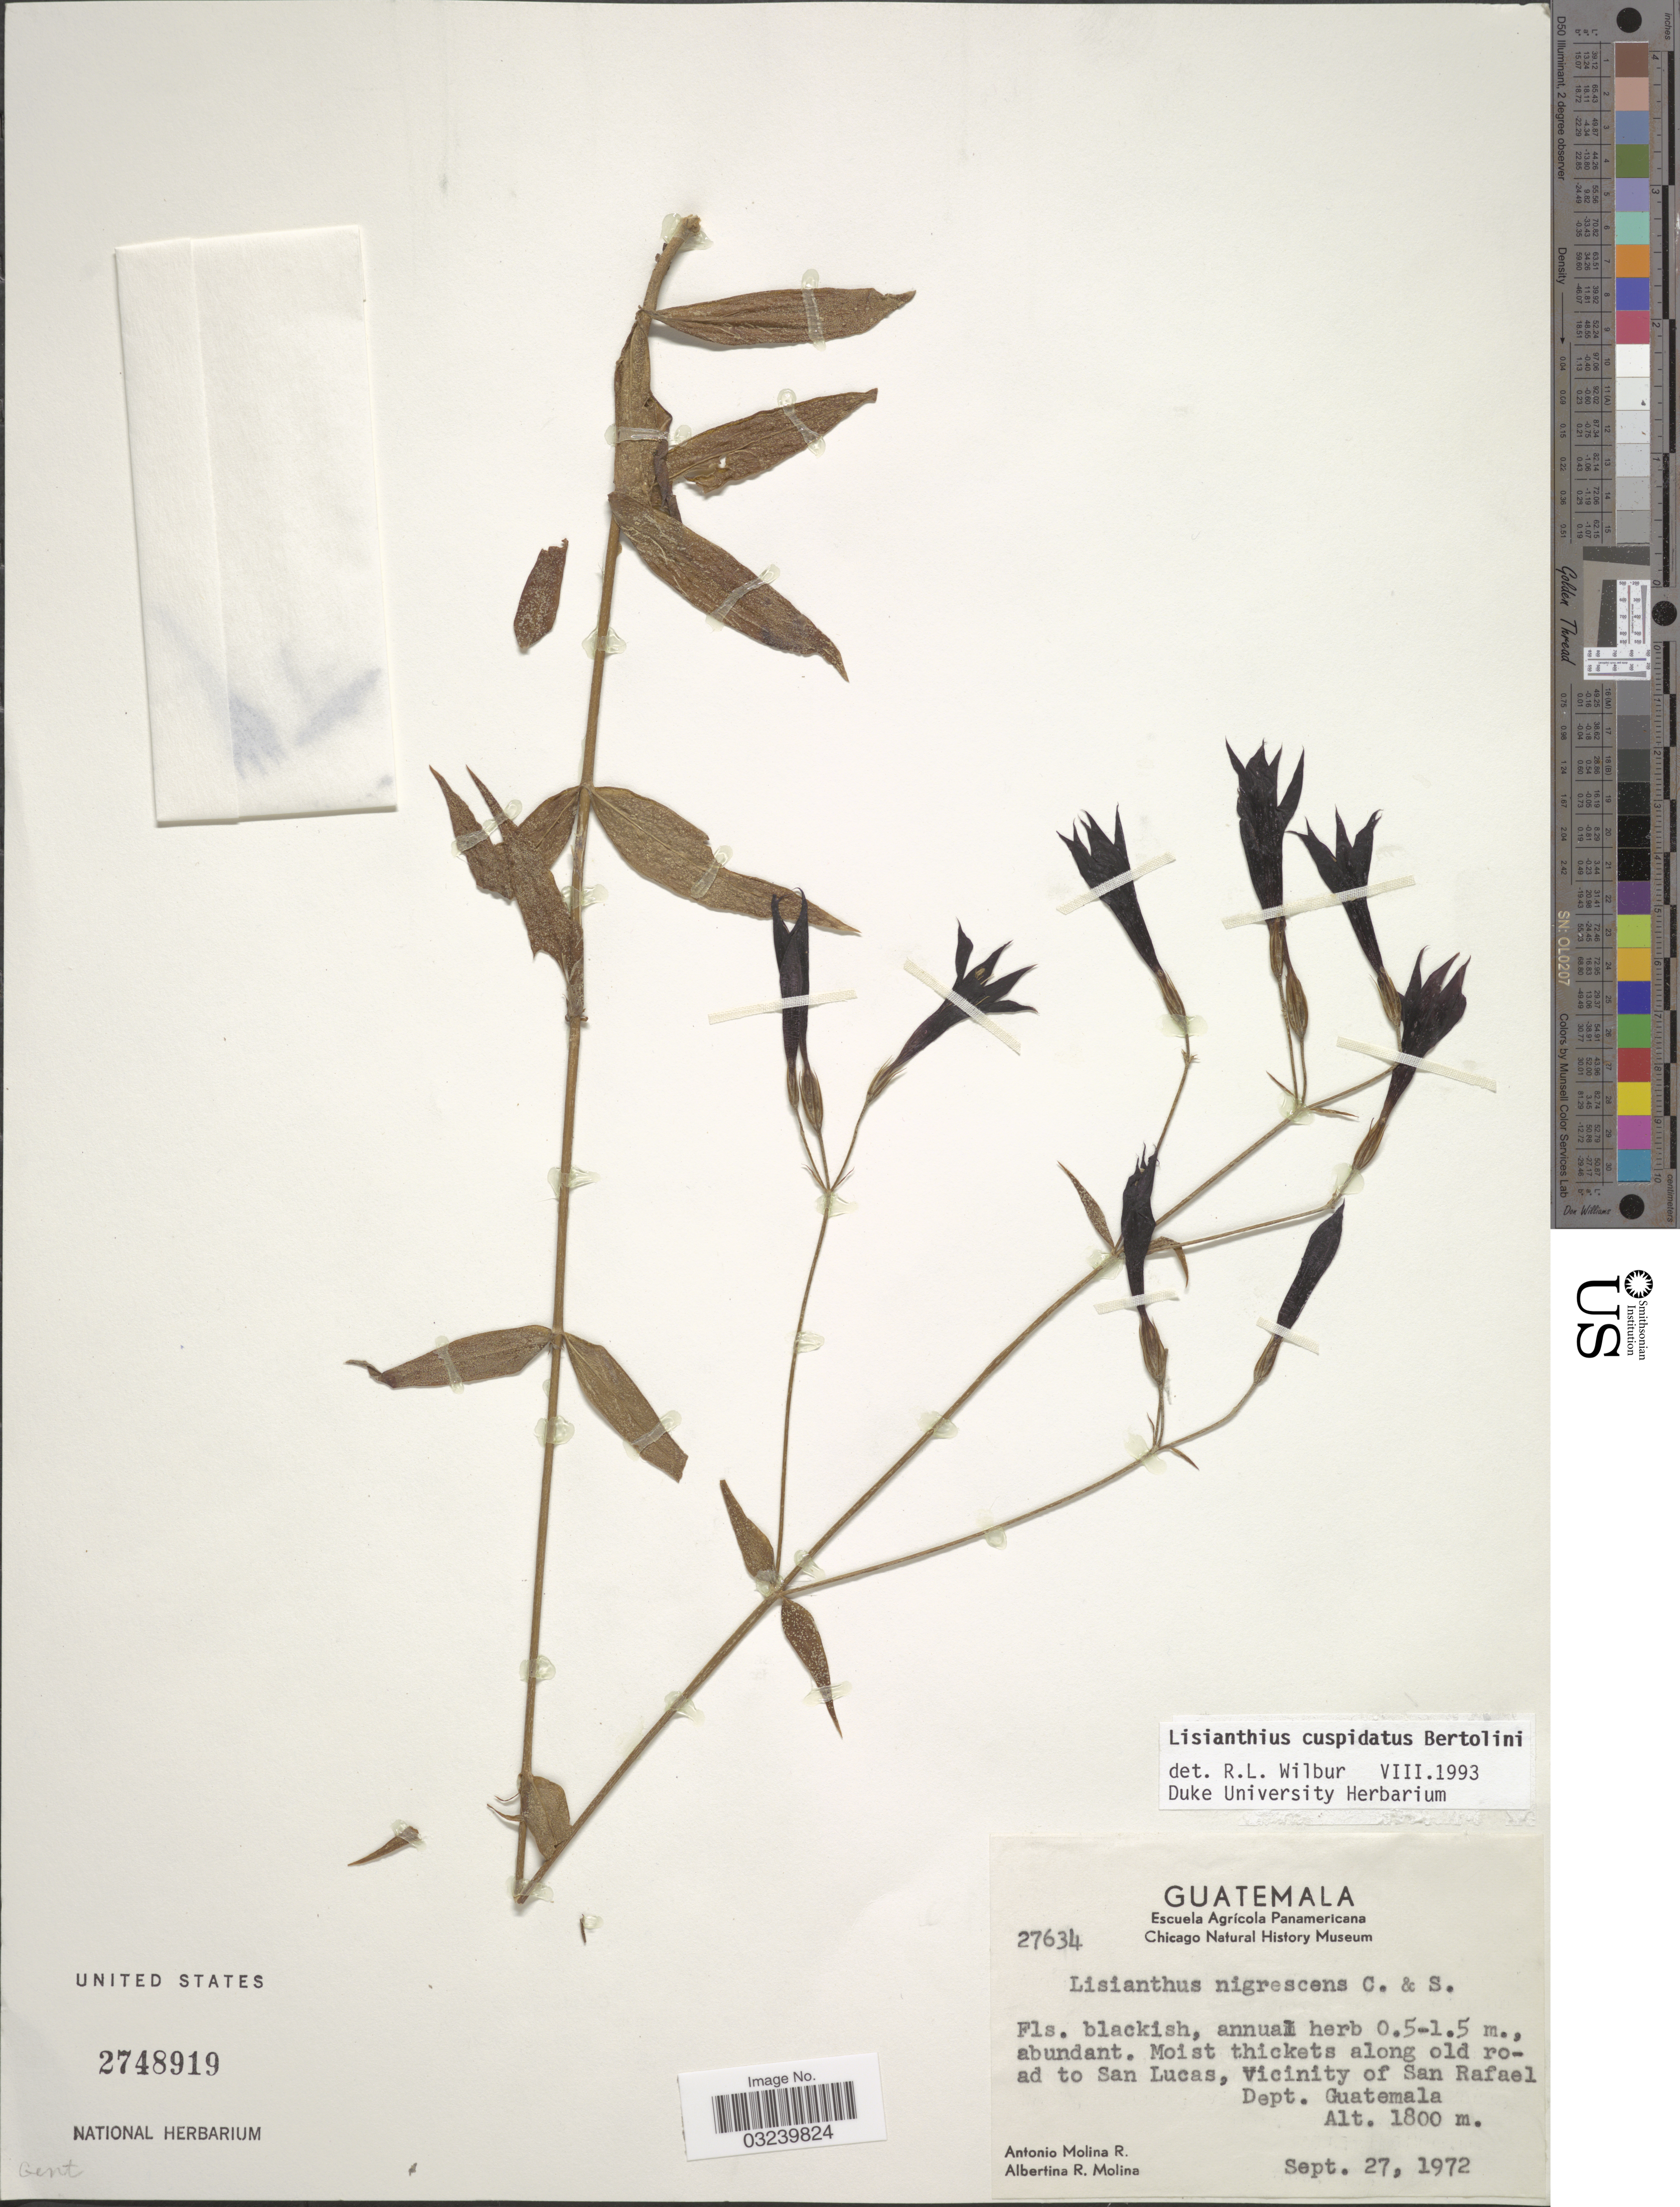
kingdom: Plantae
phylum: Tracheophyta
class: Magnoliopsida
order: Gentianales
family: Gentianaceae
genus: Lisianthius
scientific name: Lisianthius cuspidatus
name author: Bertol.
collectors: A. Molina R. & A. R. Molina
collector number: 27634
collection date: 1972-09-27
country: Guatemala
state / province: Guatemala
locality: Moist thickets along old road to San Lucas, Vicinity of San Rafael, Dept. Guatemala.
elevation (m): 1800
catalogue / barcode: US 2748919